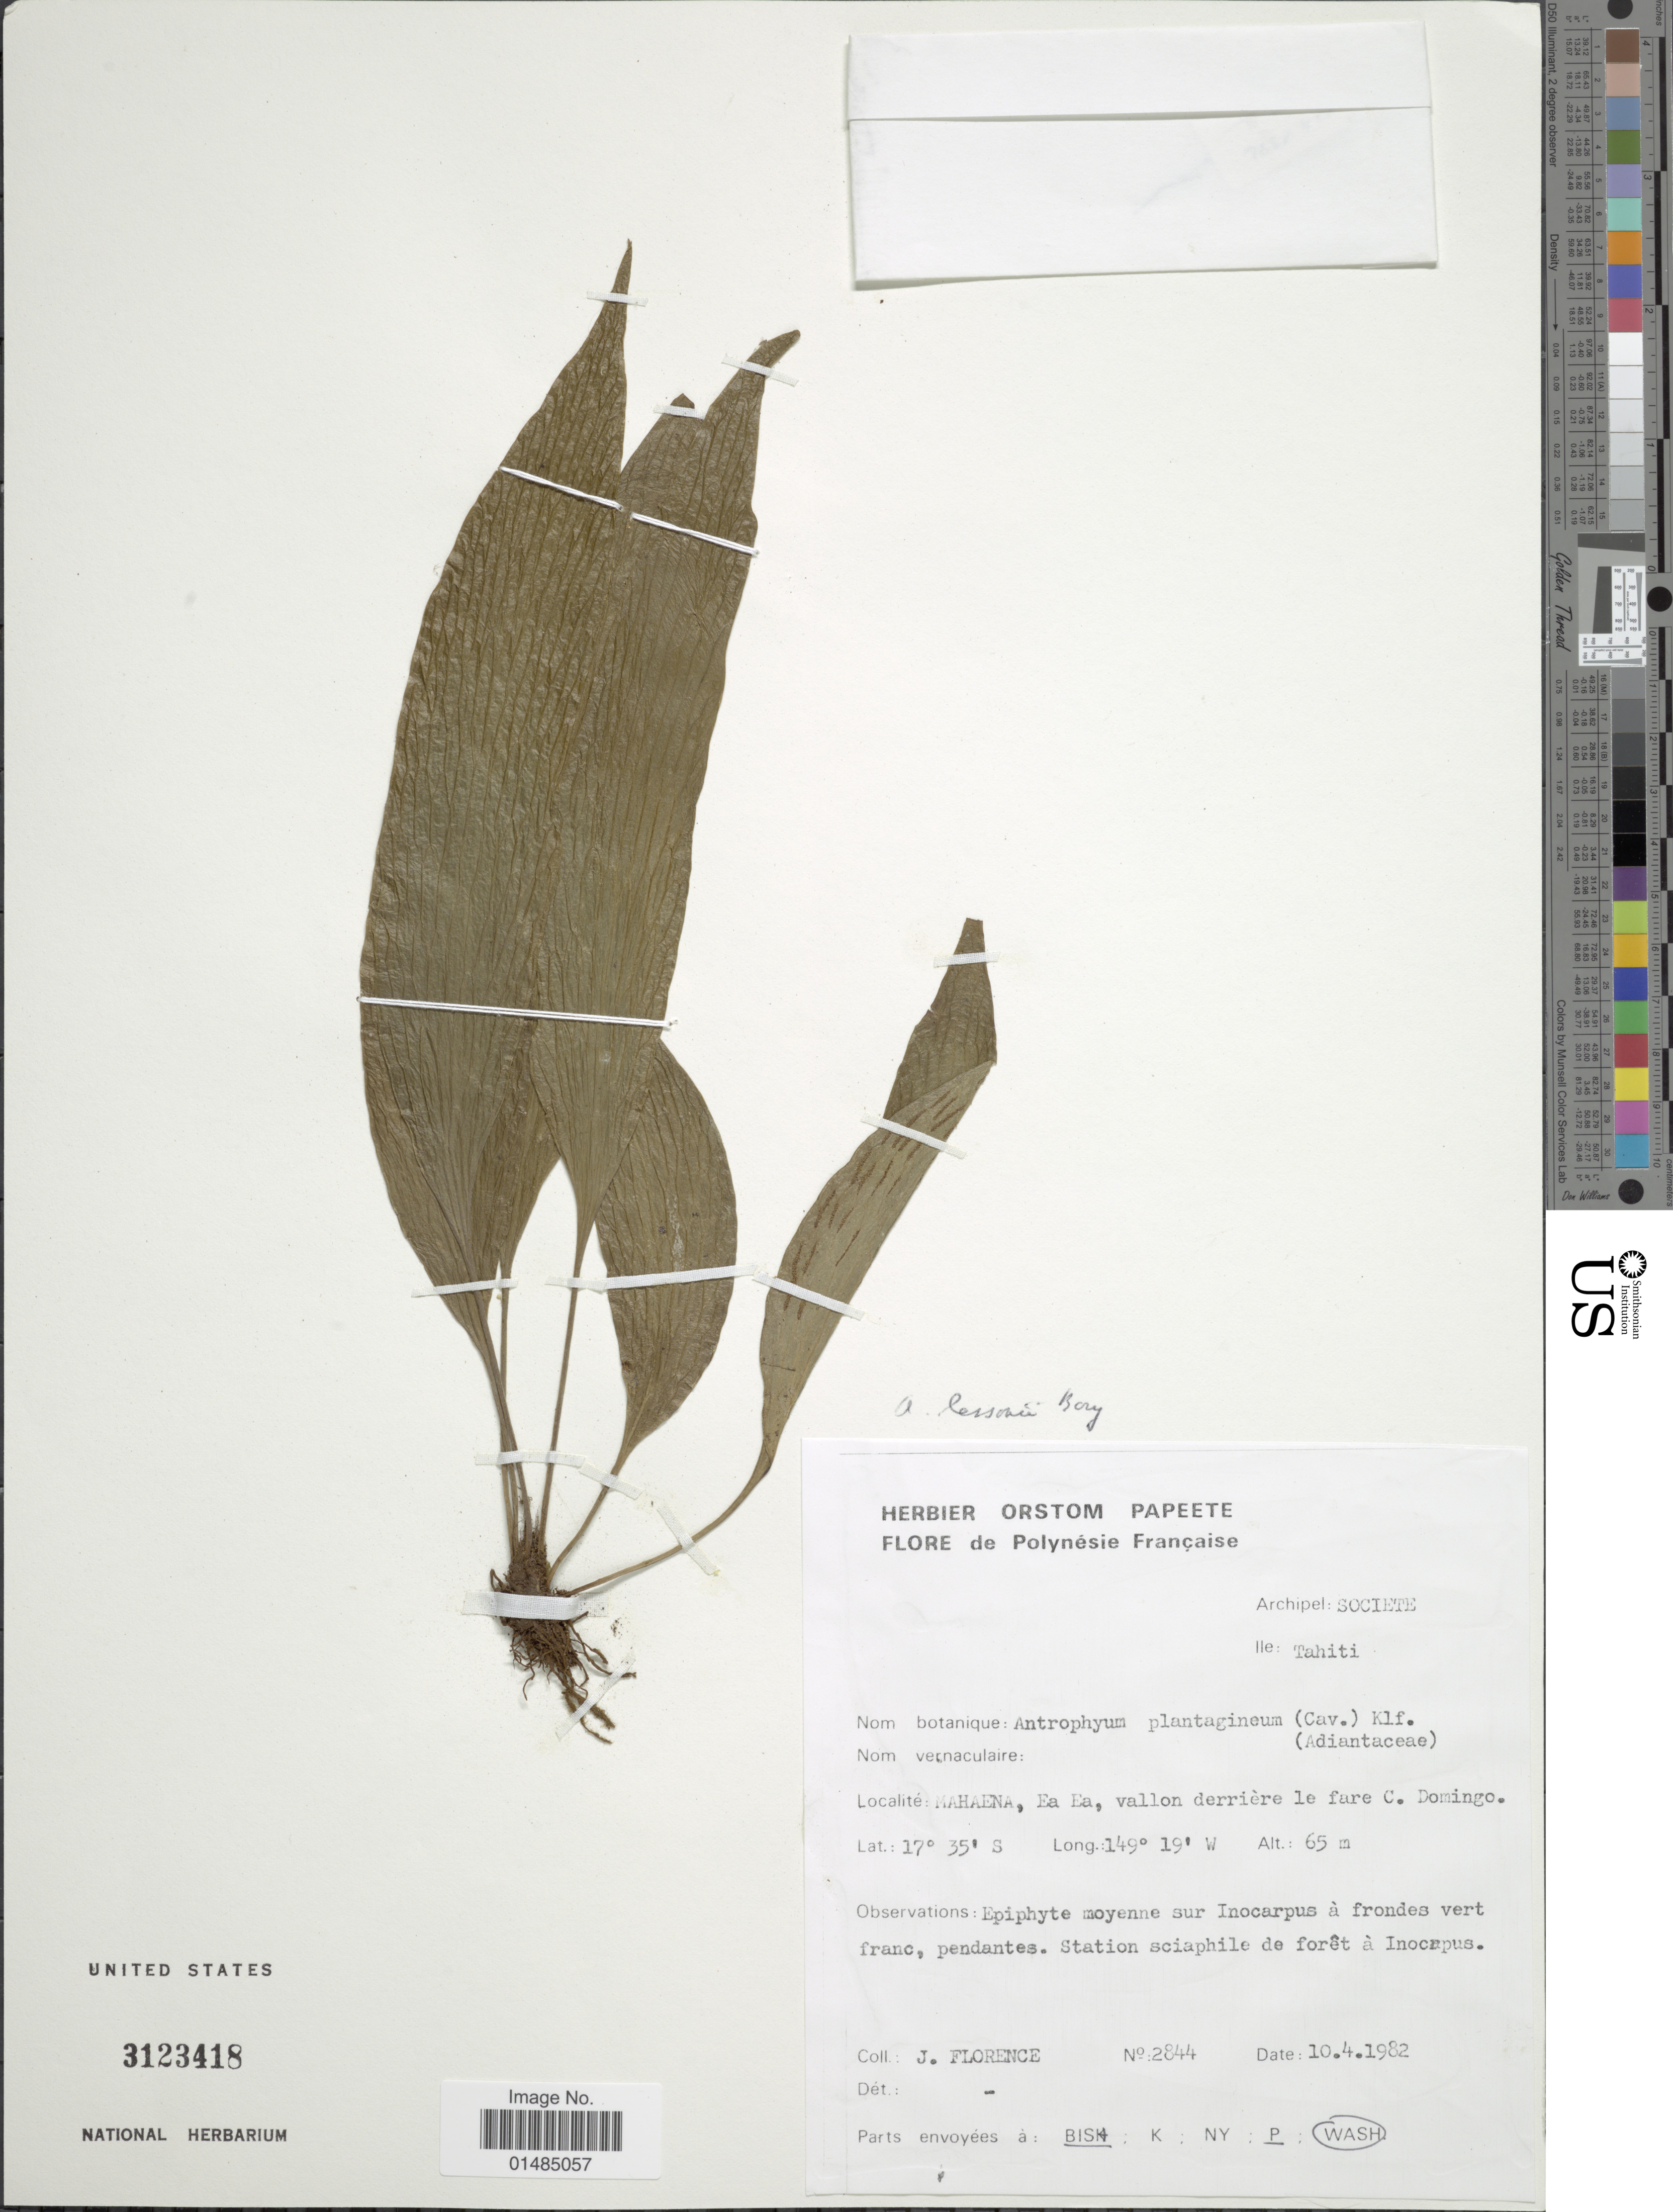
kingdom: Plantae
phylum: Tracheophyta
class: Polypodiopsida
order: Polypodiales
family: Pteridaceae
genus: Antrophyum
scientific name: Antrophyum lessonii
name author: Bory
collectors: J. Florence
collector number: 2844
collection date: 1982-04-10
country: French Polynesia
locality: Polynésie Française, Archipel Societe, Ile Tahiti, Mahaena, Ea Ea, vallon derrière le fare C. Domingo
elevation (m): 65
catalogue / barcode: US 3123418